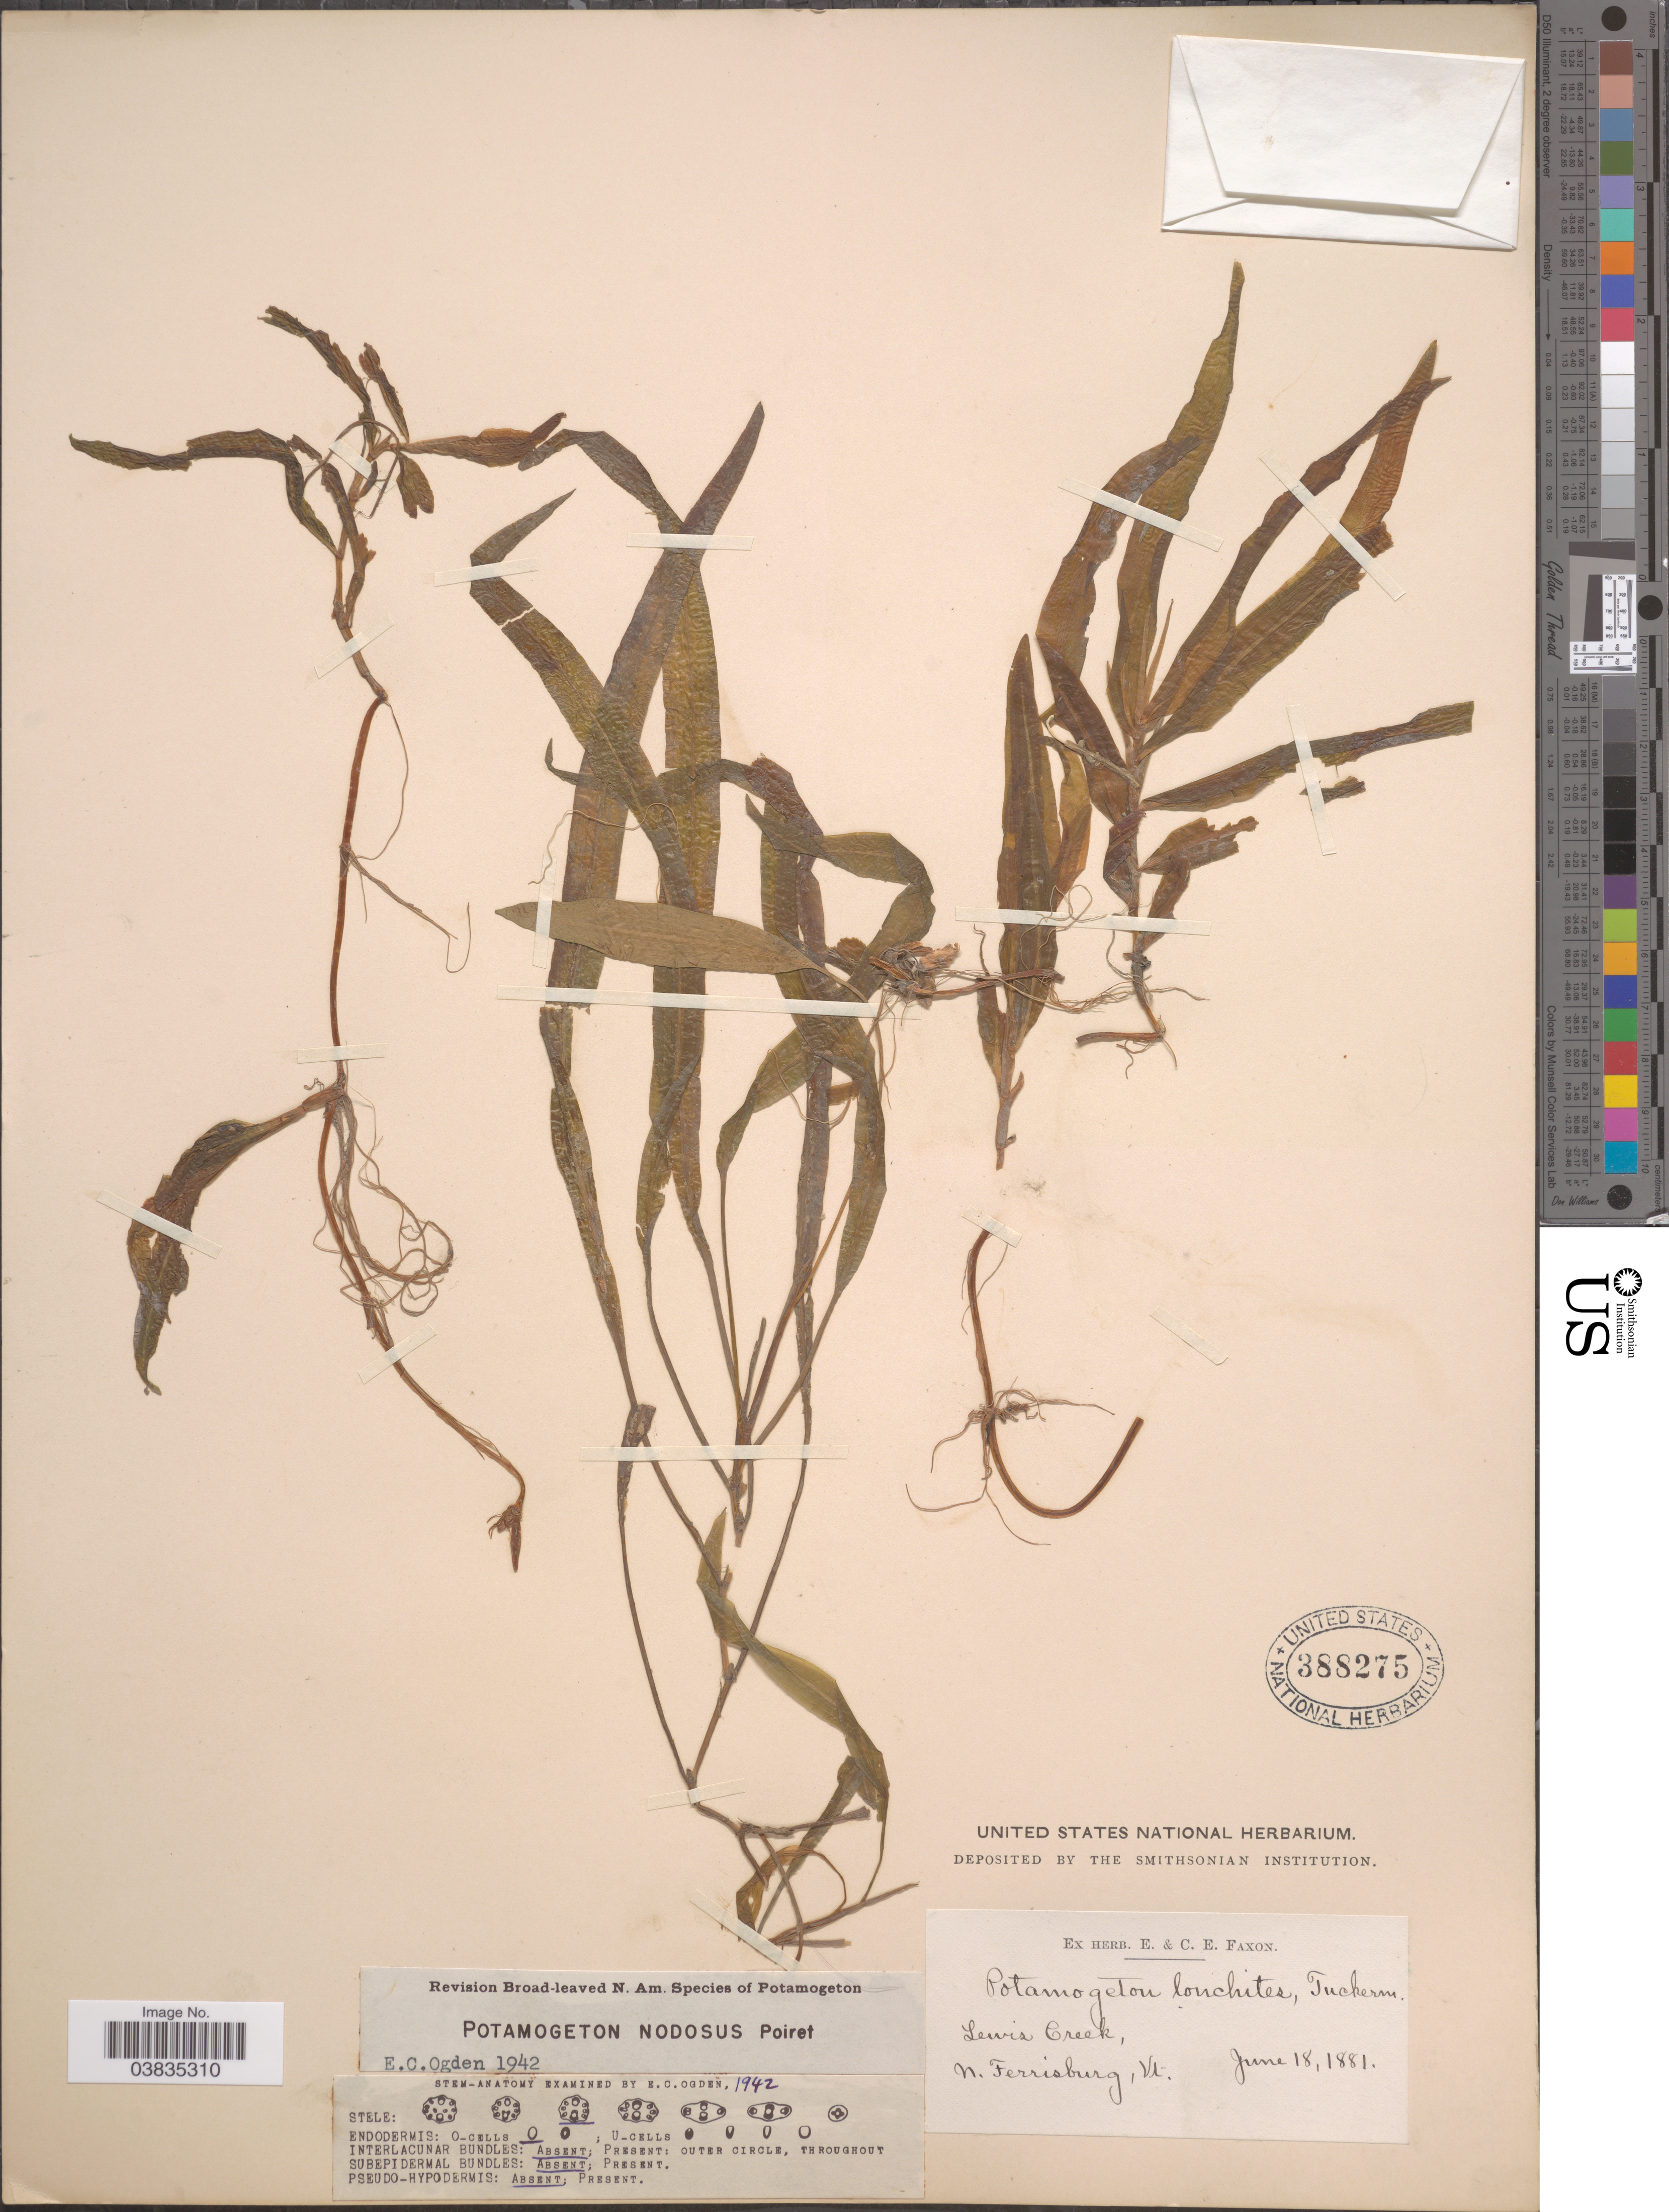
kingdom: Plantae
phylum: Tracheophyta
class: Liliopsida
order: Alismatales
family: Potamogetonaceae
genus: Potamogeton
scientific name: Potamogeton nodosus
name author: Poir.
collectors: ex herb. E. & C.E. Faxon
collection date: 1881-06-18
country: United States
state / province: Vermont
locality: Lewis Creek, N. Ferrisburg.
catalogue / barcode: US 388275